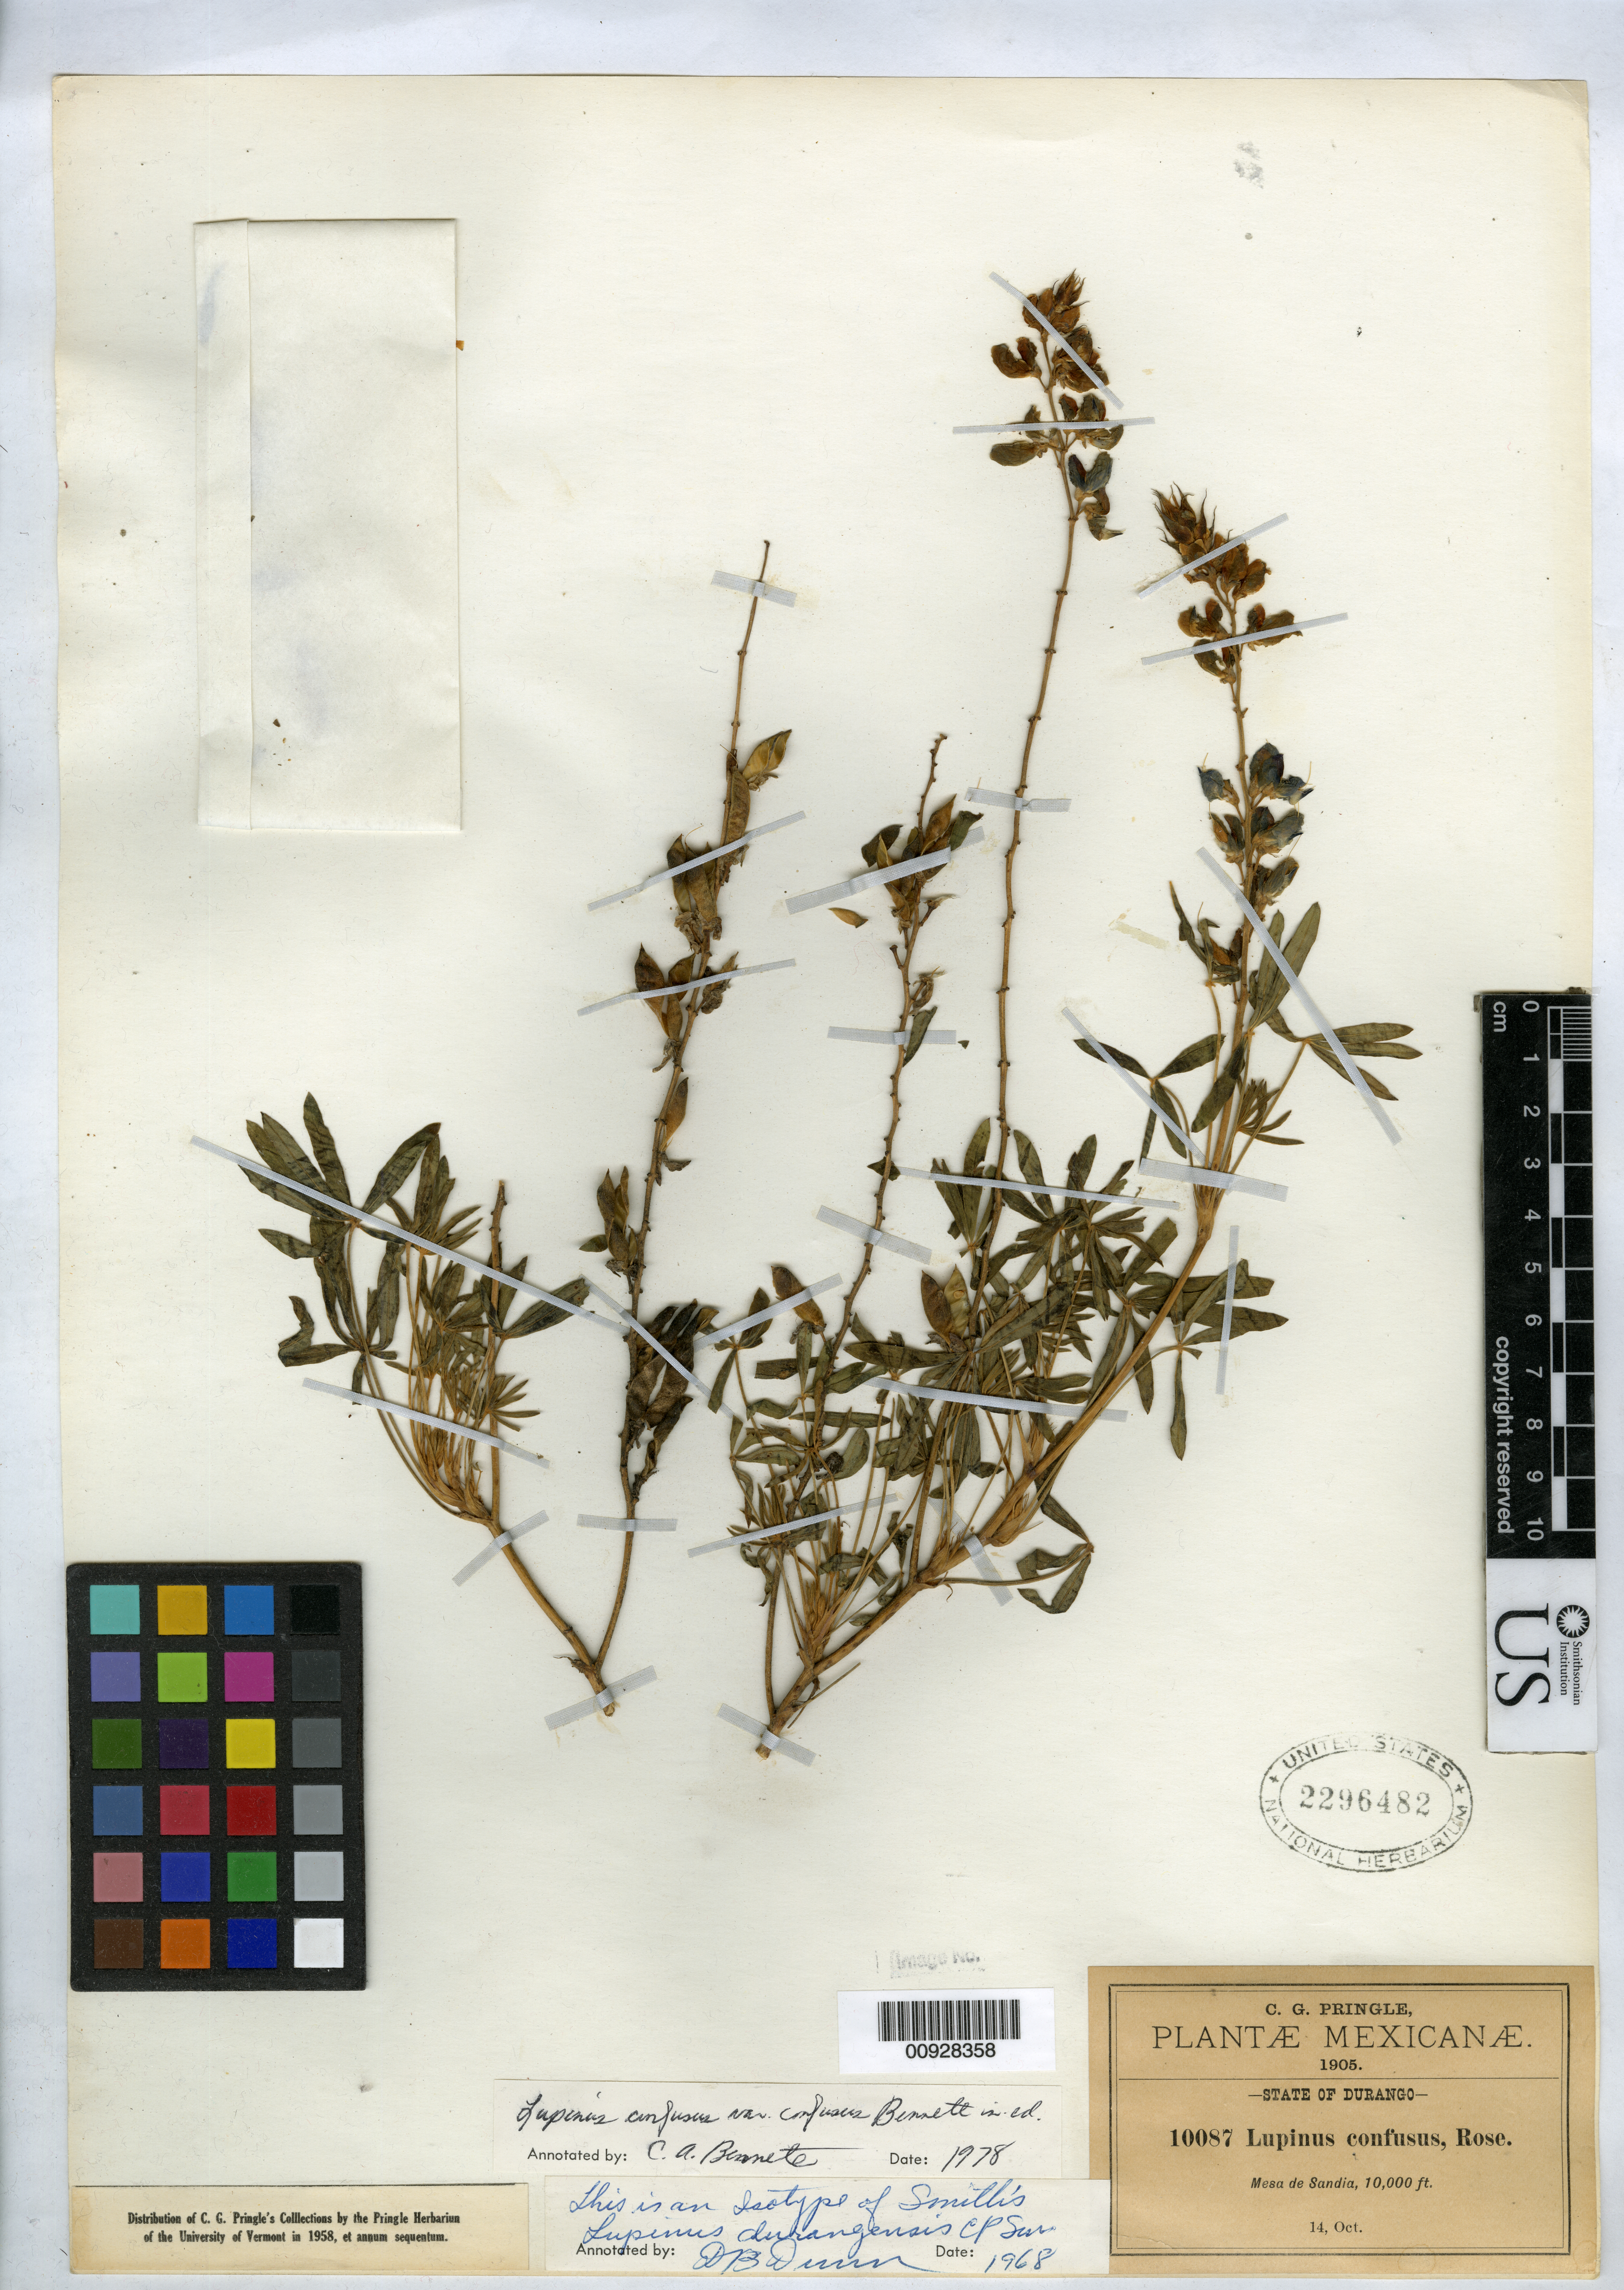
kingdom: Plantae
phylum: Tracheophyta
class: Magnoliopsida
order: Fabales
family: Fabaceae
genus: Lupinus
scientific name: Lupinus durangensis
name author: C.P. Sm.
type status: Isotype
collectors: C. G. Pringle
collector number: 10087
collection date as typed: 14 Oct 1905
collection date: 1905-10-14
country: Mexico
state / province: Durango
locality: Mesa de Sandia.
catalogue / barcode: US 2296482